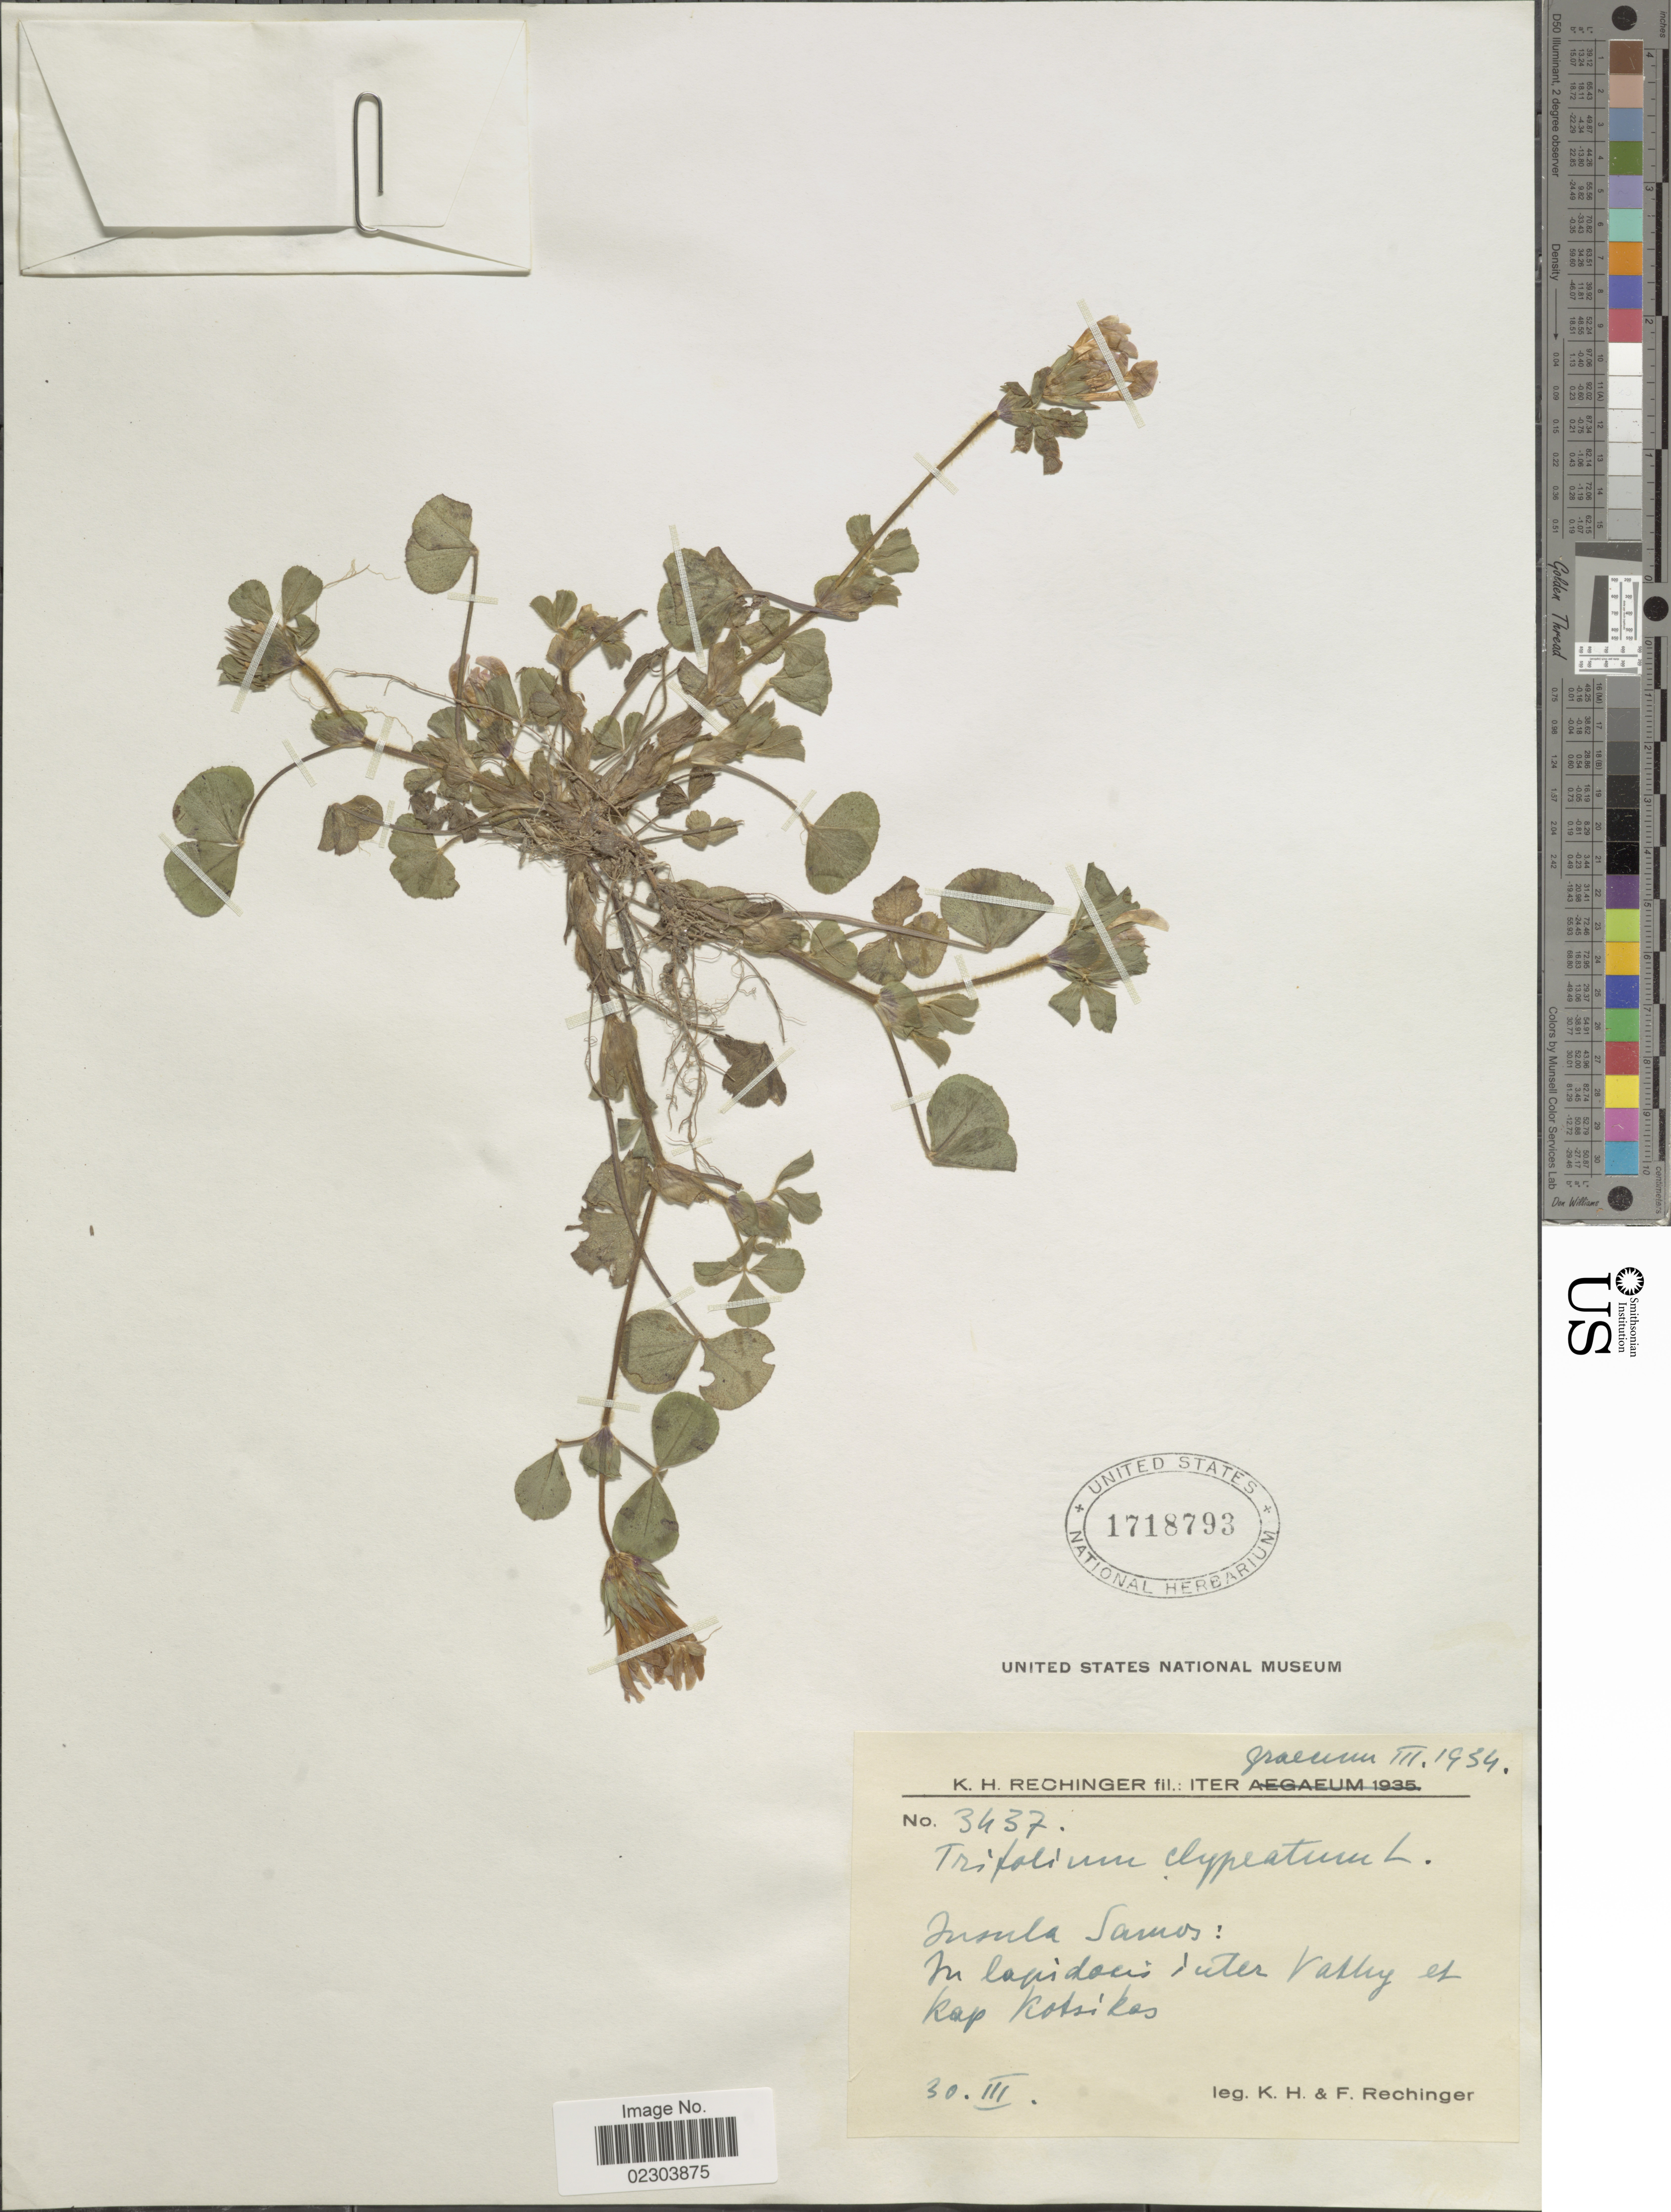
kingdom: Plantae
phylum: Tracheophyta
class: Magnoliopsida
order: Fabales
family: Fabaceae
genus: Trifolium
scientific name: Trifolium clypeatum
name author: L.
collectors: K. H. Rechinger & F. Rechinger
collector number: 3437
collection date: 1934-03-30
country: Greece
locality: Iter Graecum, Insula Samos: in lapidosis: inter Vathy et Kap Kotsikas.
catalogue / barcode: US 1718793